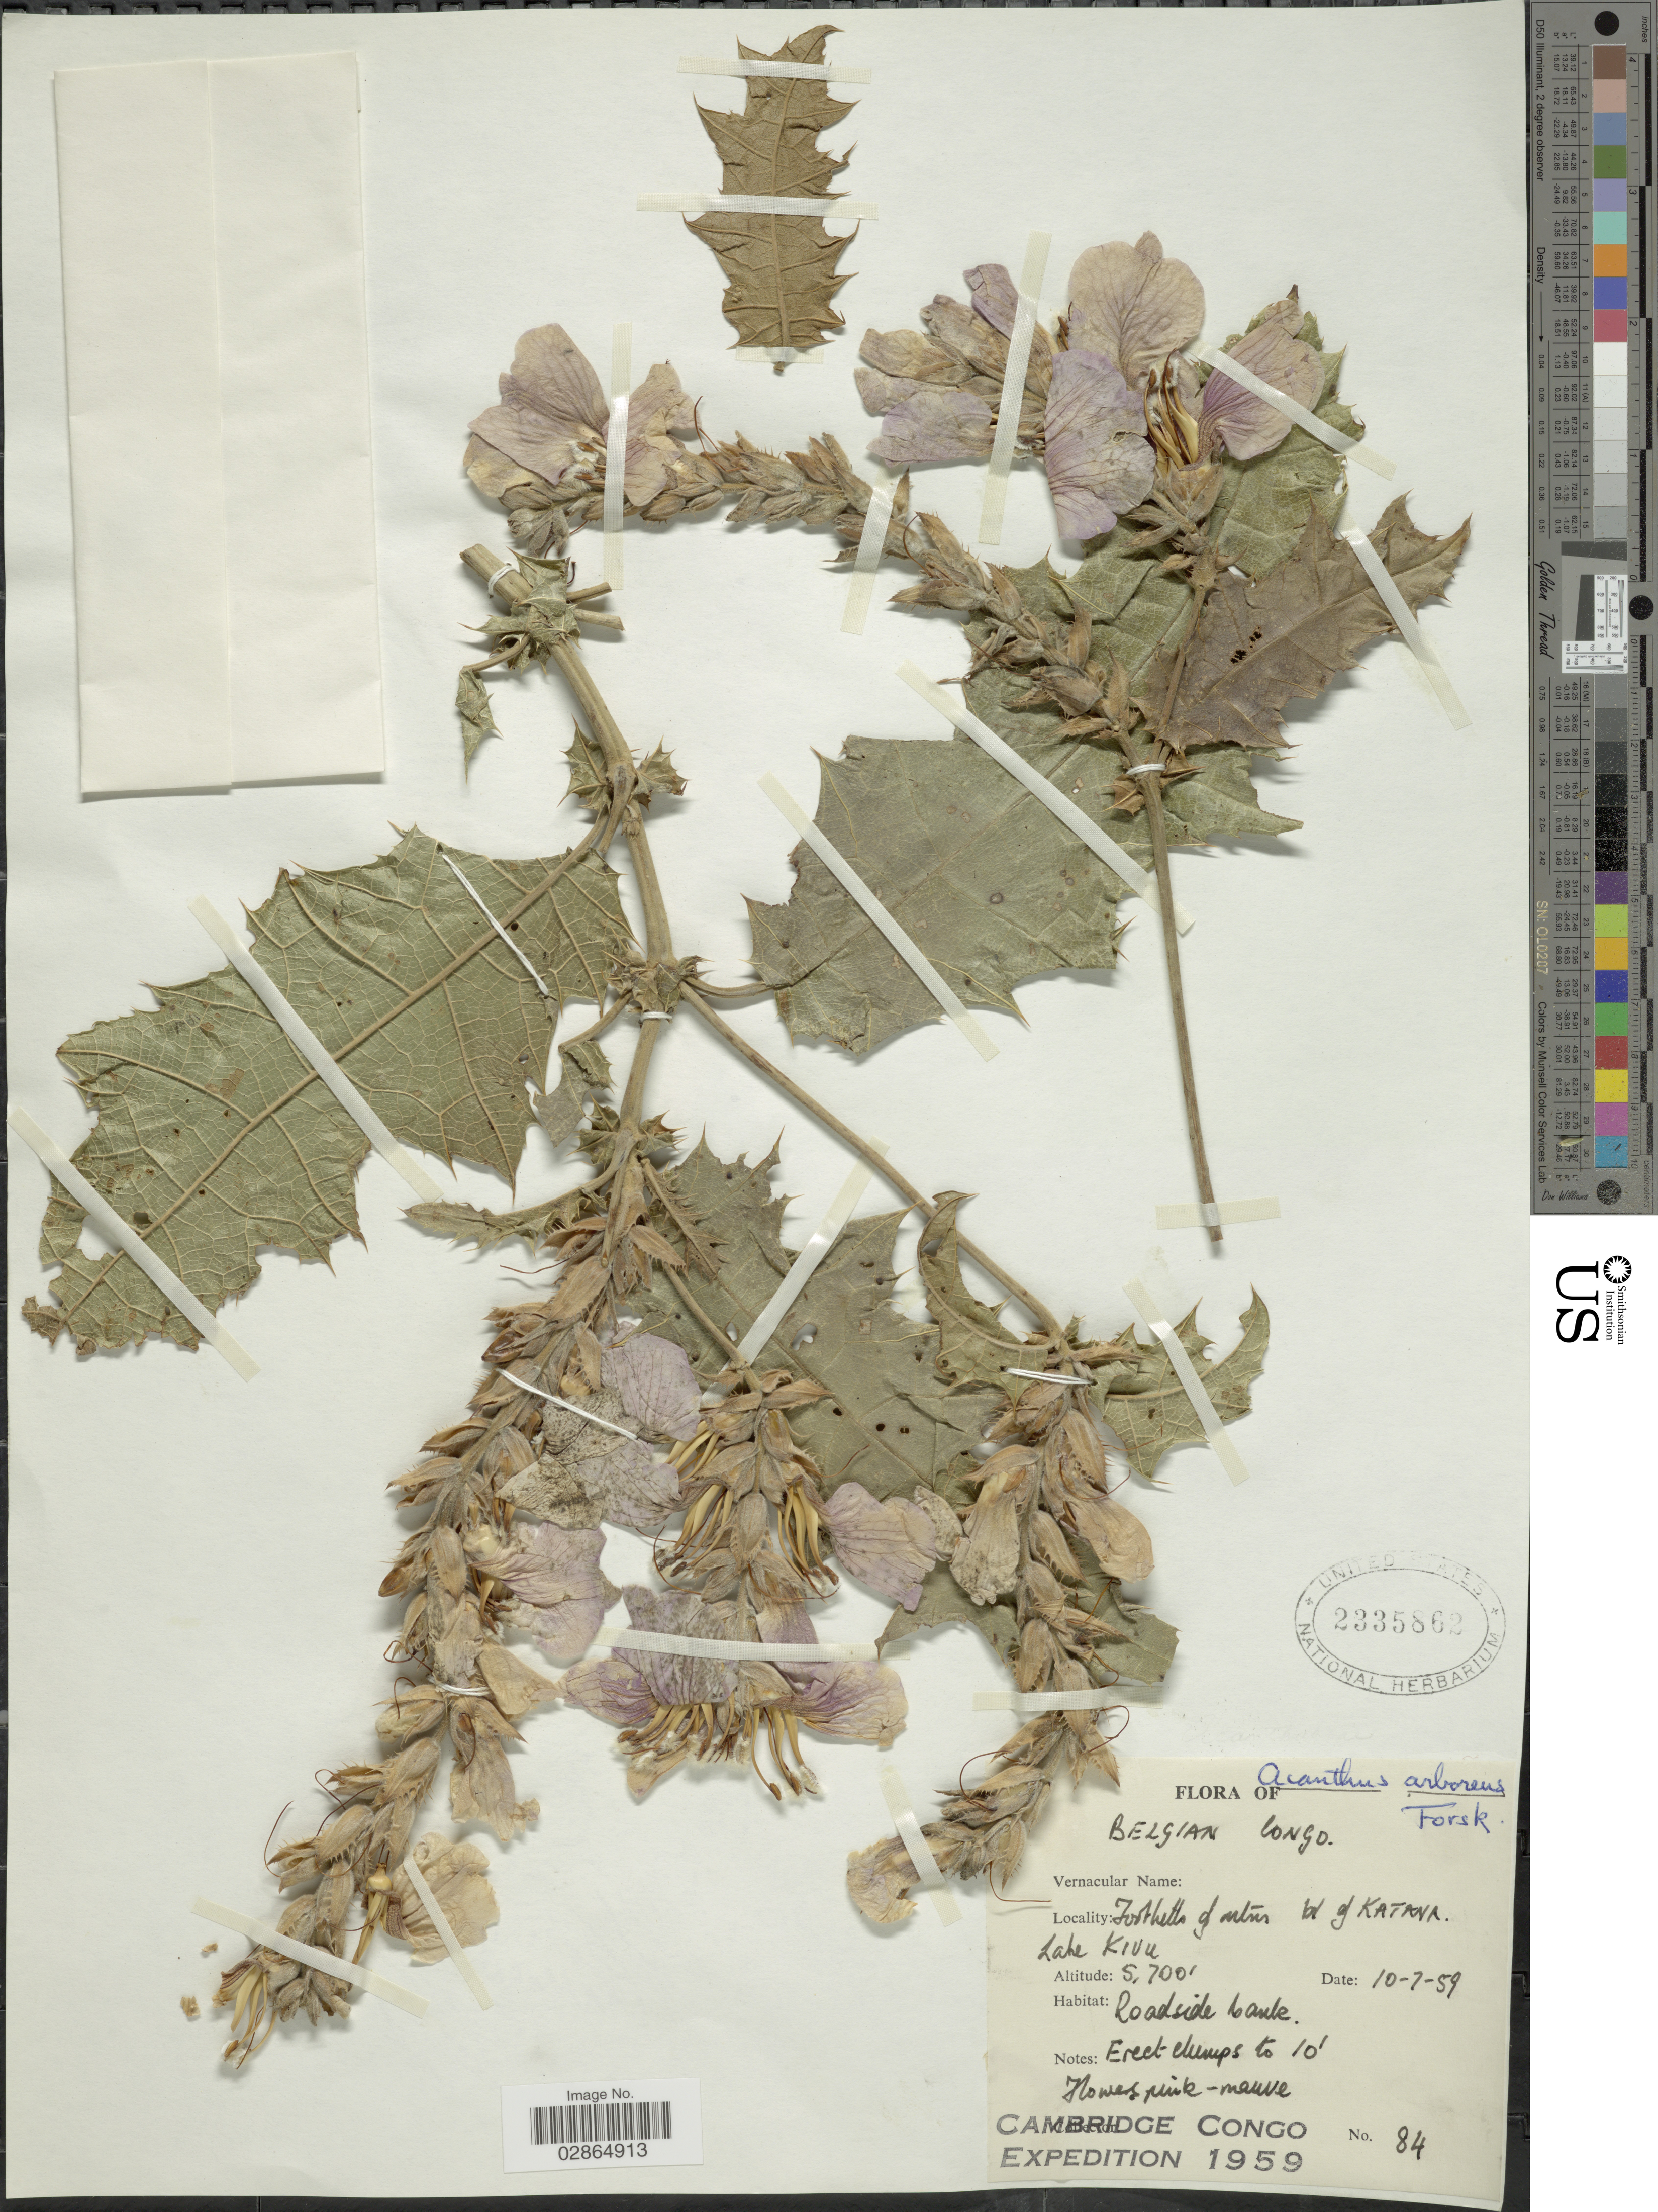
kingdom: Plantae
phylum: Tracheophyta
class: Magnoliopsida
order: Lamiales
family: Acanthaceae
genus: Acanthus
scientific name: Acanthus arboreus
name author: Forssk.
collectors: ex Cambridge Congo exped.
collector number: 84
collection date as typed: Transcribed d/m/y: 10/7/59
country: Congo, Democratic Republic of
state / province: Nord-Kivu / Sud-Kivu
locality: Belgian Congo, Foothills of mtns, W of Katanga, Lake Kivu.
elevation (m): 1737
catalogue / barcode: US 2335862